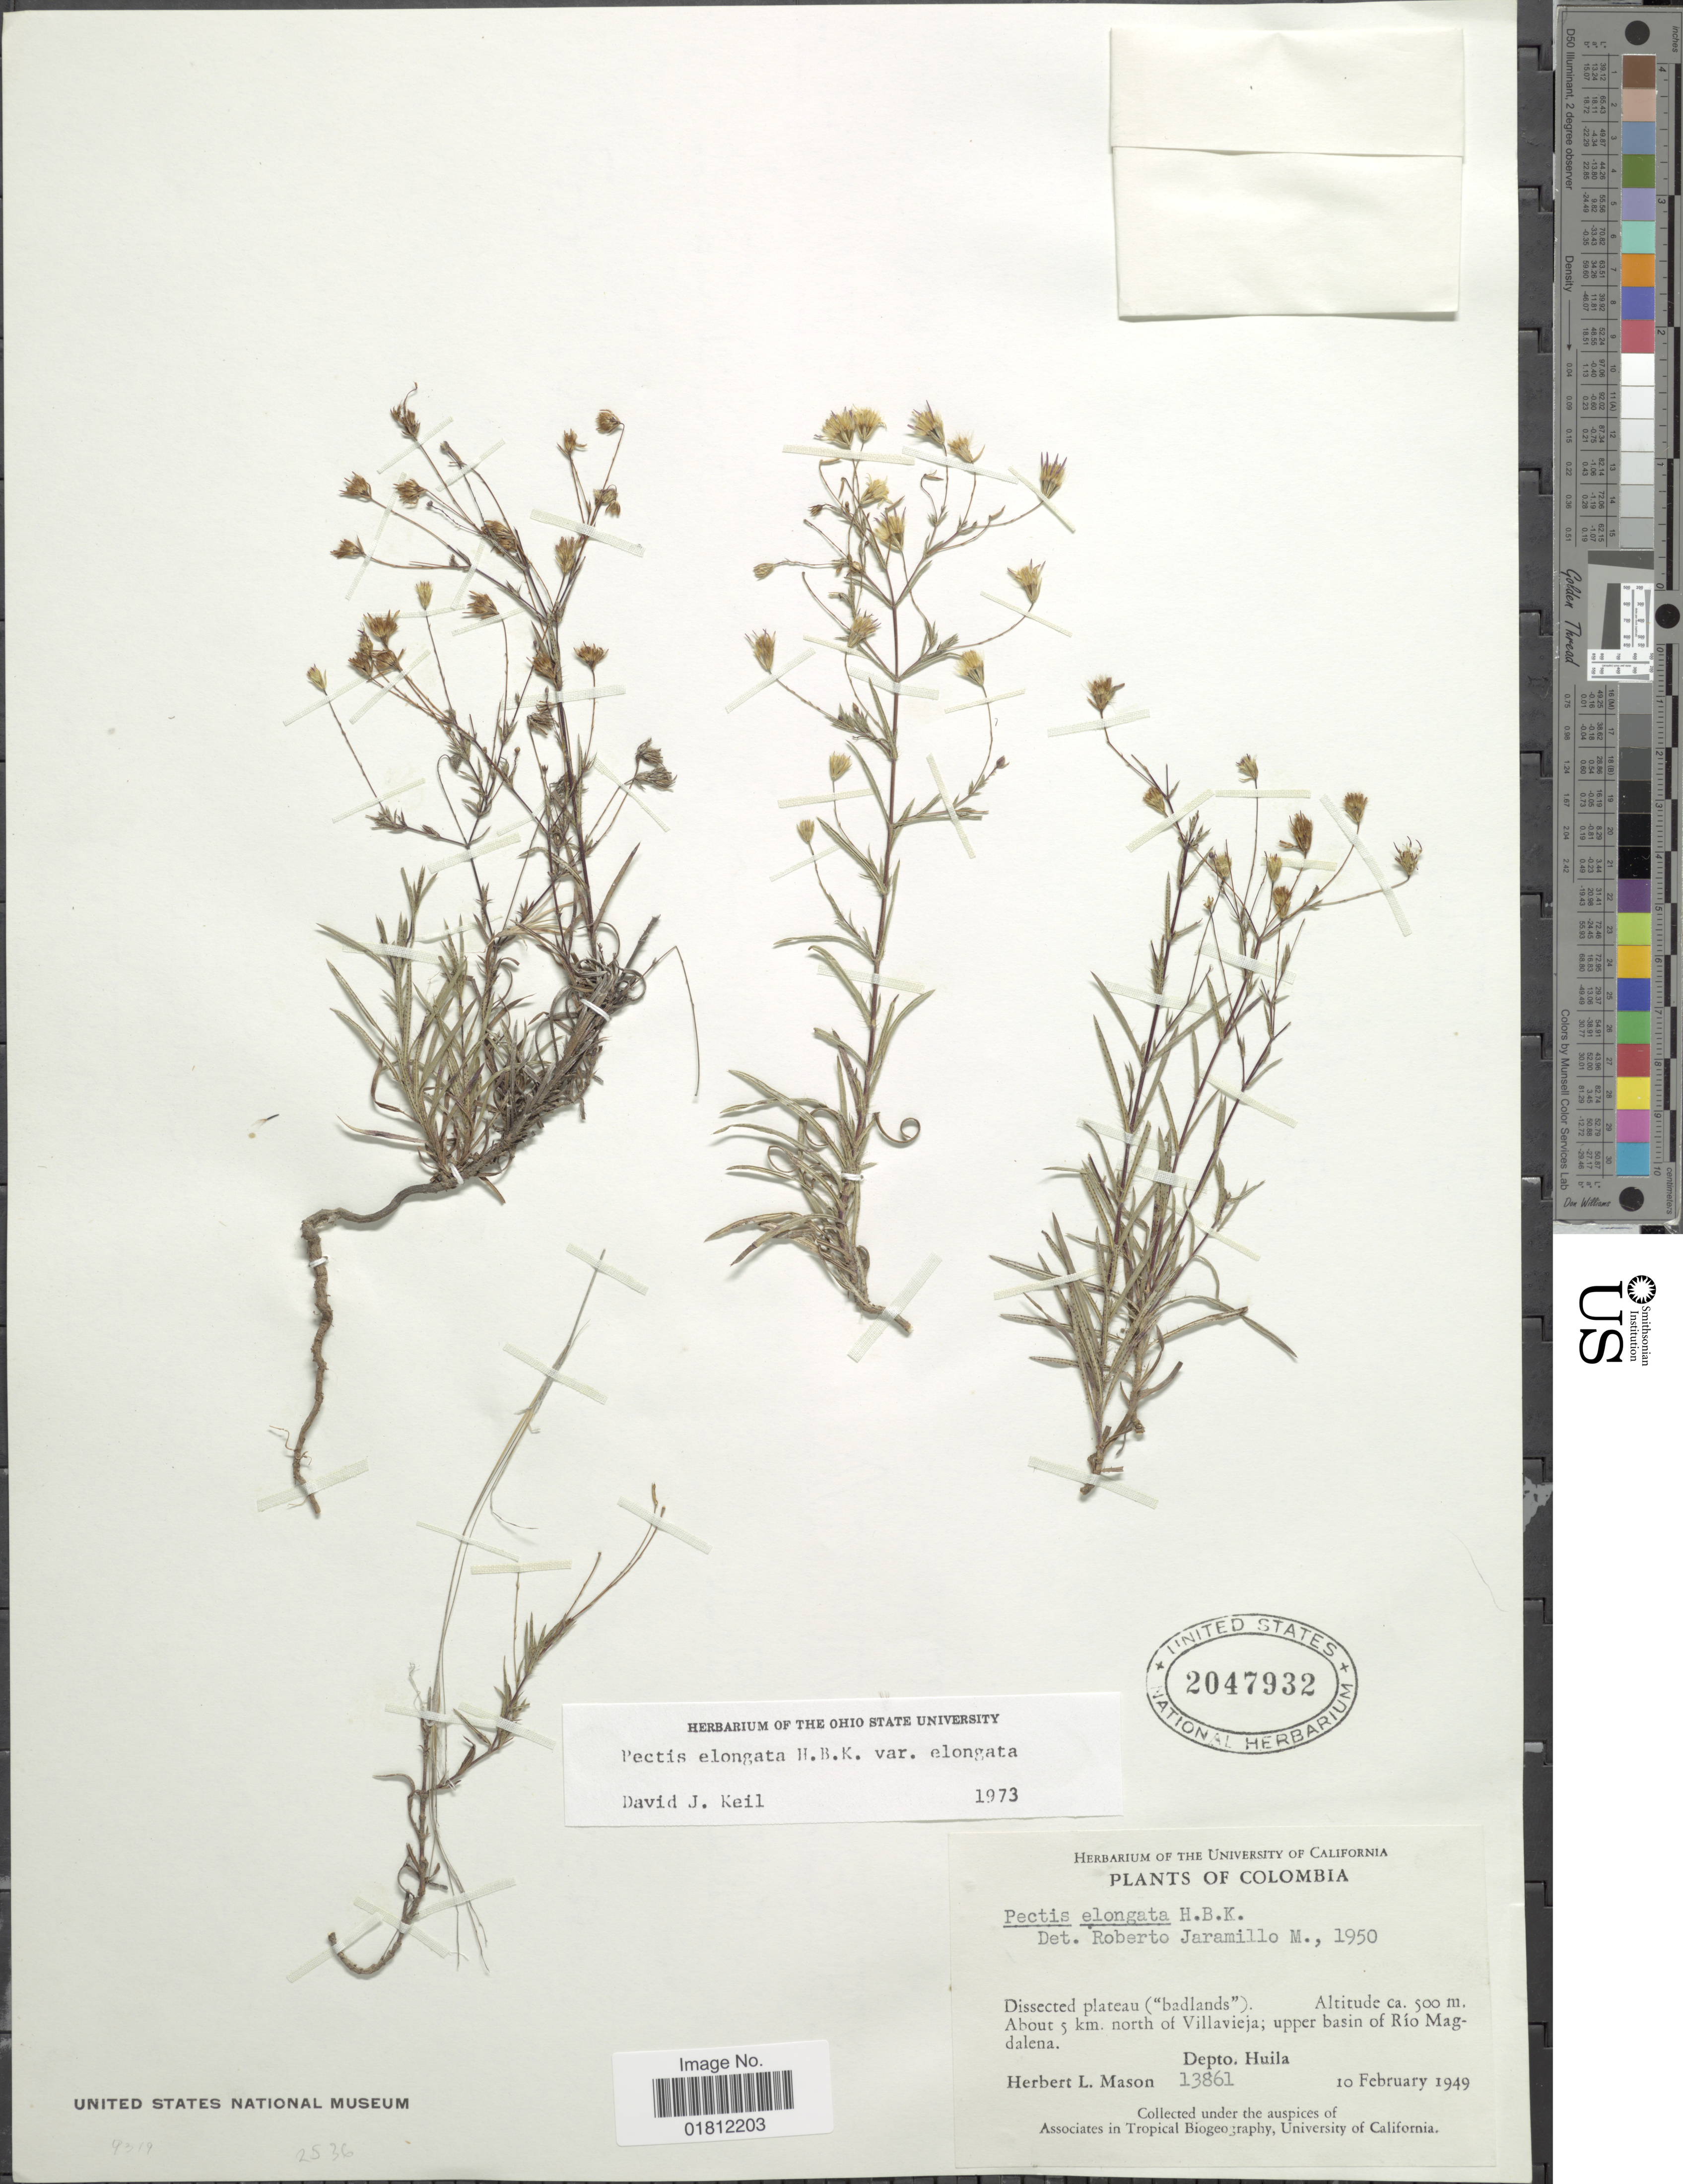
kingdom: Plantae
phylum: Tracheophyta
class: Magnoliopsida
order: Asterales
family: Asteraceae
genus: Pectis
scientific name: Pectis elongata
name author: Kunth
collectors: H. L. Mason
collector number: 13861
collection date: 1949-02-10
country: Colombia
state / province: Huila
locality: Dissected plateau ("badlands"). About 5 km. north of Villavieja; upper basin of Rio Magdalena.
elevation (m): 500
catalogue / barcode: US 2047932